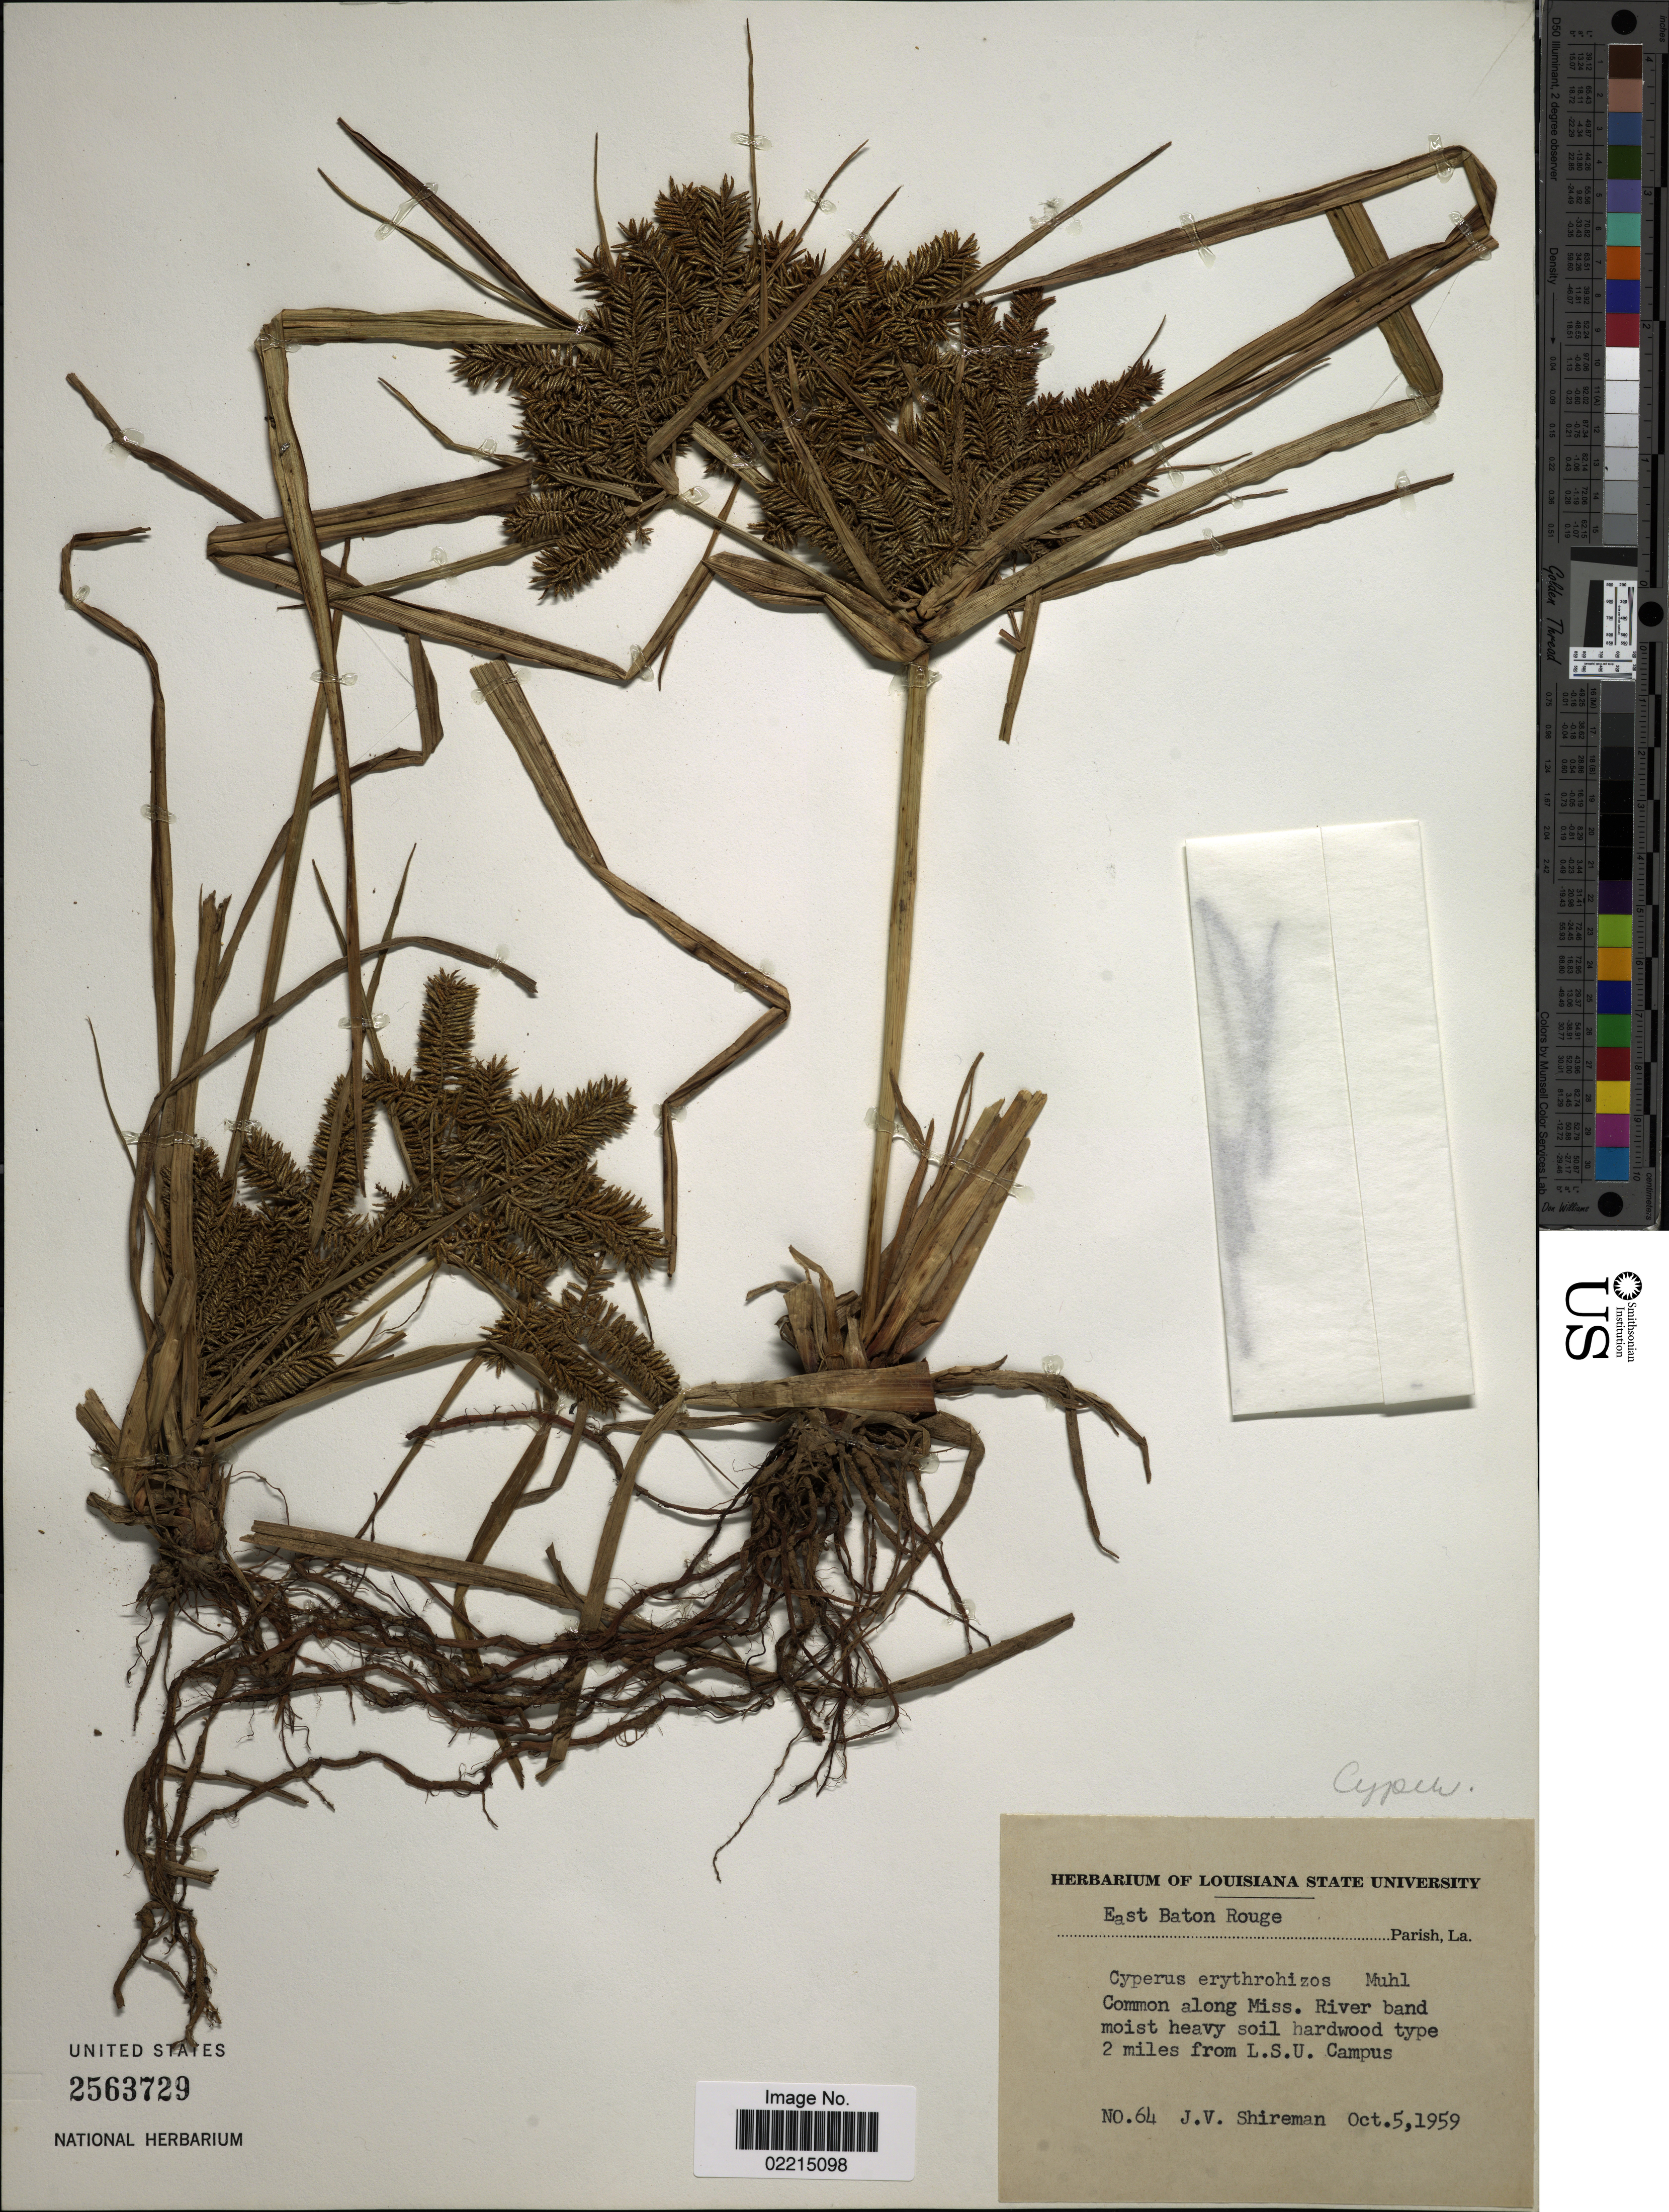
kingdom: Plantae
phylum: Tracheophyta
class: Liliopsida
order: Poales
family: Cyperaceae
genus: Cyperus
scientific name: Cyperus erythrorhizos Muhl.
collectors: J. Shireman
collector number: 64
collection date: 1959-10-05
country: United States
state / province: Louisiana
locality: East Baton Rouge Parish. along Miss. River band. 2 miles from L.S.U. Campus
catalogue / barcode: US 2563729